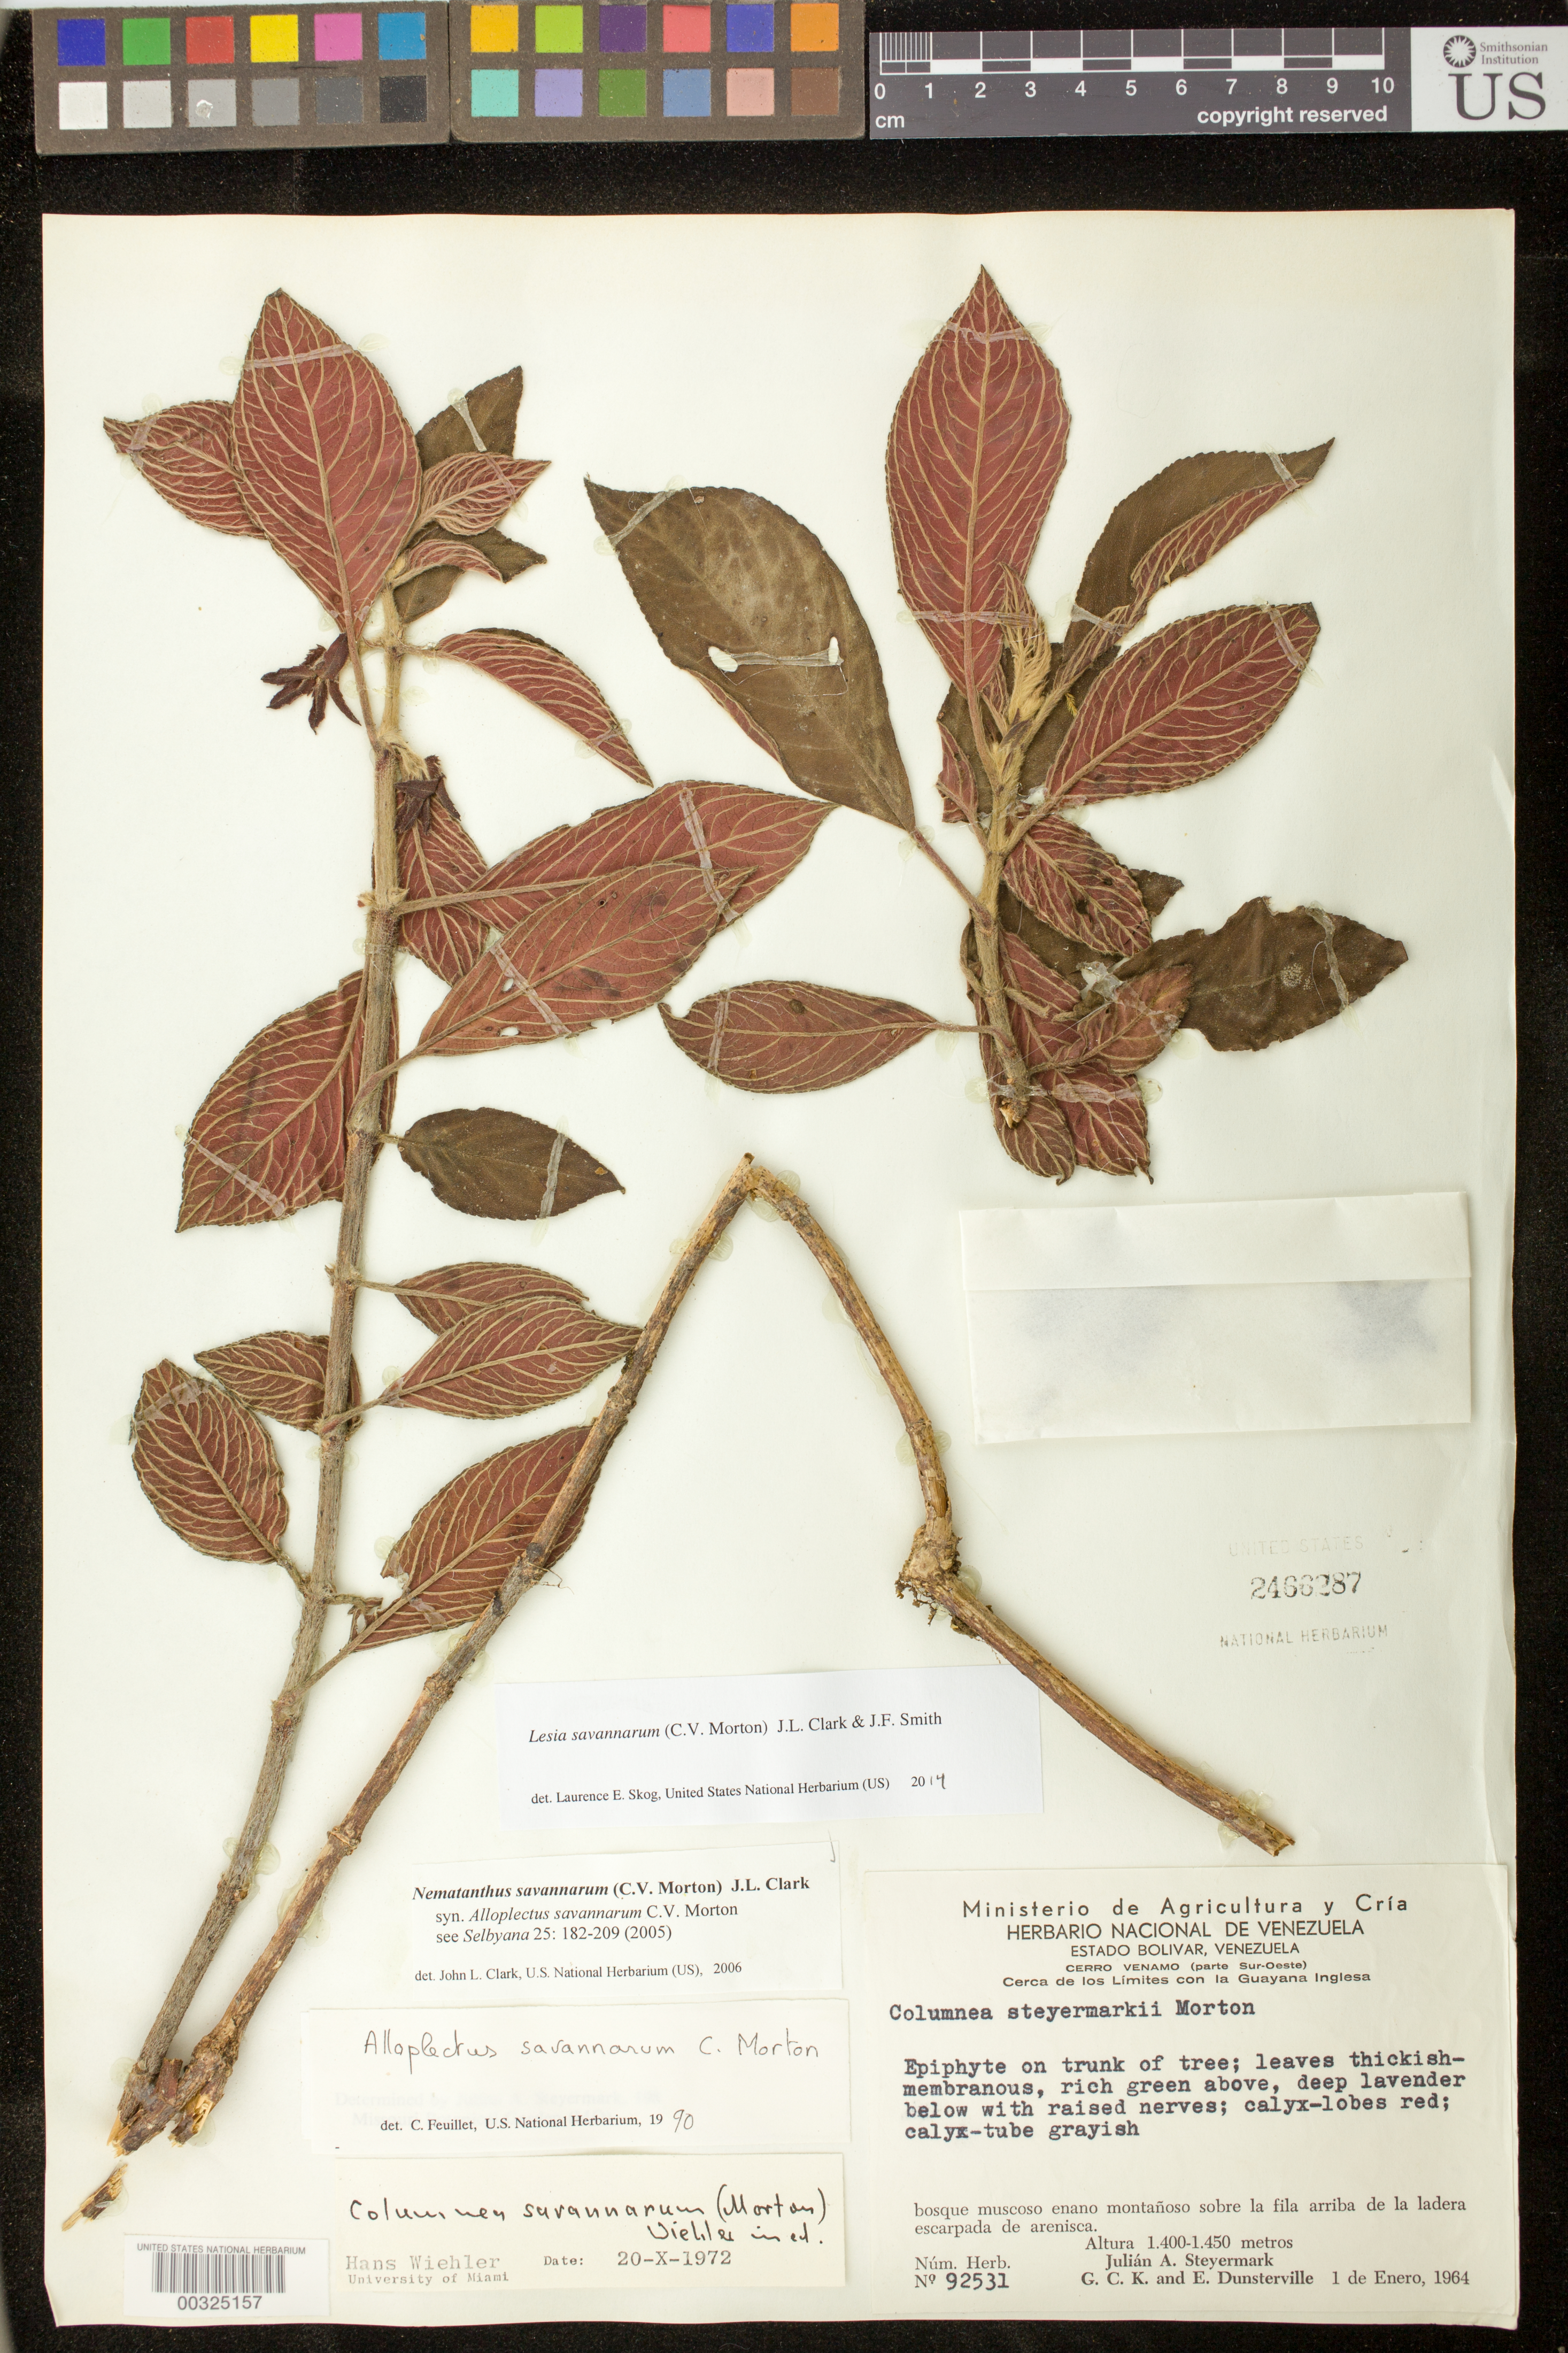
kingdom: Plantae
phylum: Tracheophyta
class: Magnoliopsida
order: Lamiales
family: Gesneriaceae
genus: Lesia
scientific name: Lesia savannarum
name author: (C.V. Morton) J.L. Clark & J.F. Sm.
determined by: Skog, Laurence E.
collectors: J. Steyermark, G. C. K. Dunsterville & E. Dunsterville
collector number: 92531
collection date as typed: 01 Jan 1964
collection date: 1964-01-01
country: Venezuela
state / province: Bolívar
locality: Cerro Vanamo, near borders with British Guiana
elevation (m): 1400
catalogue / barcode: US 2466287